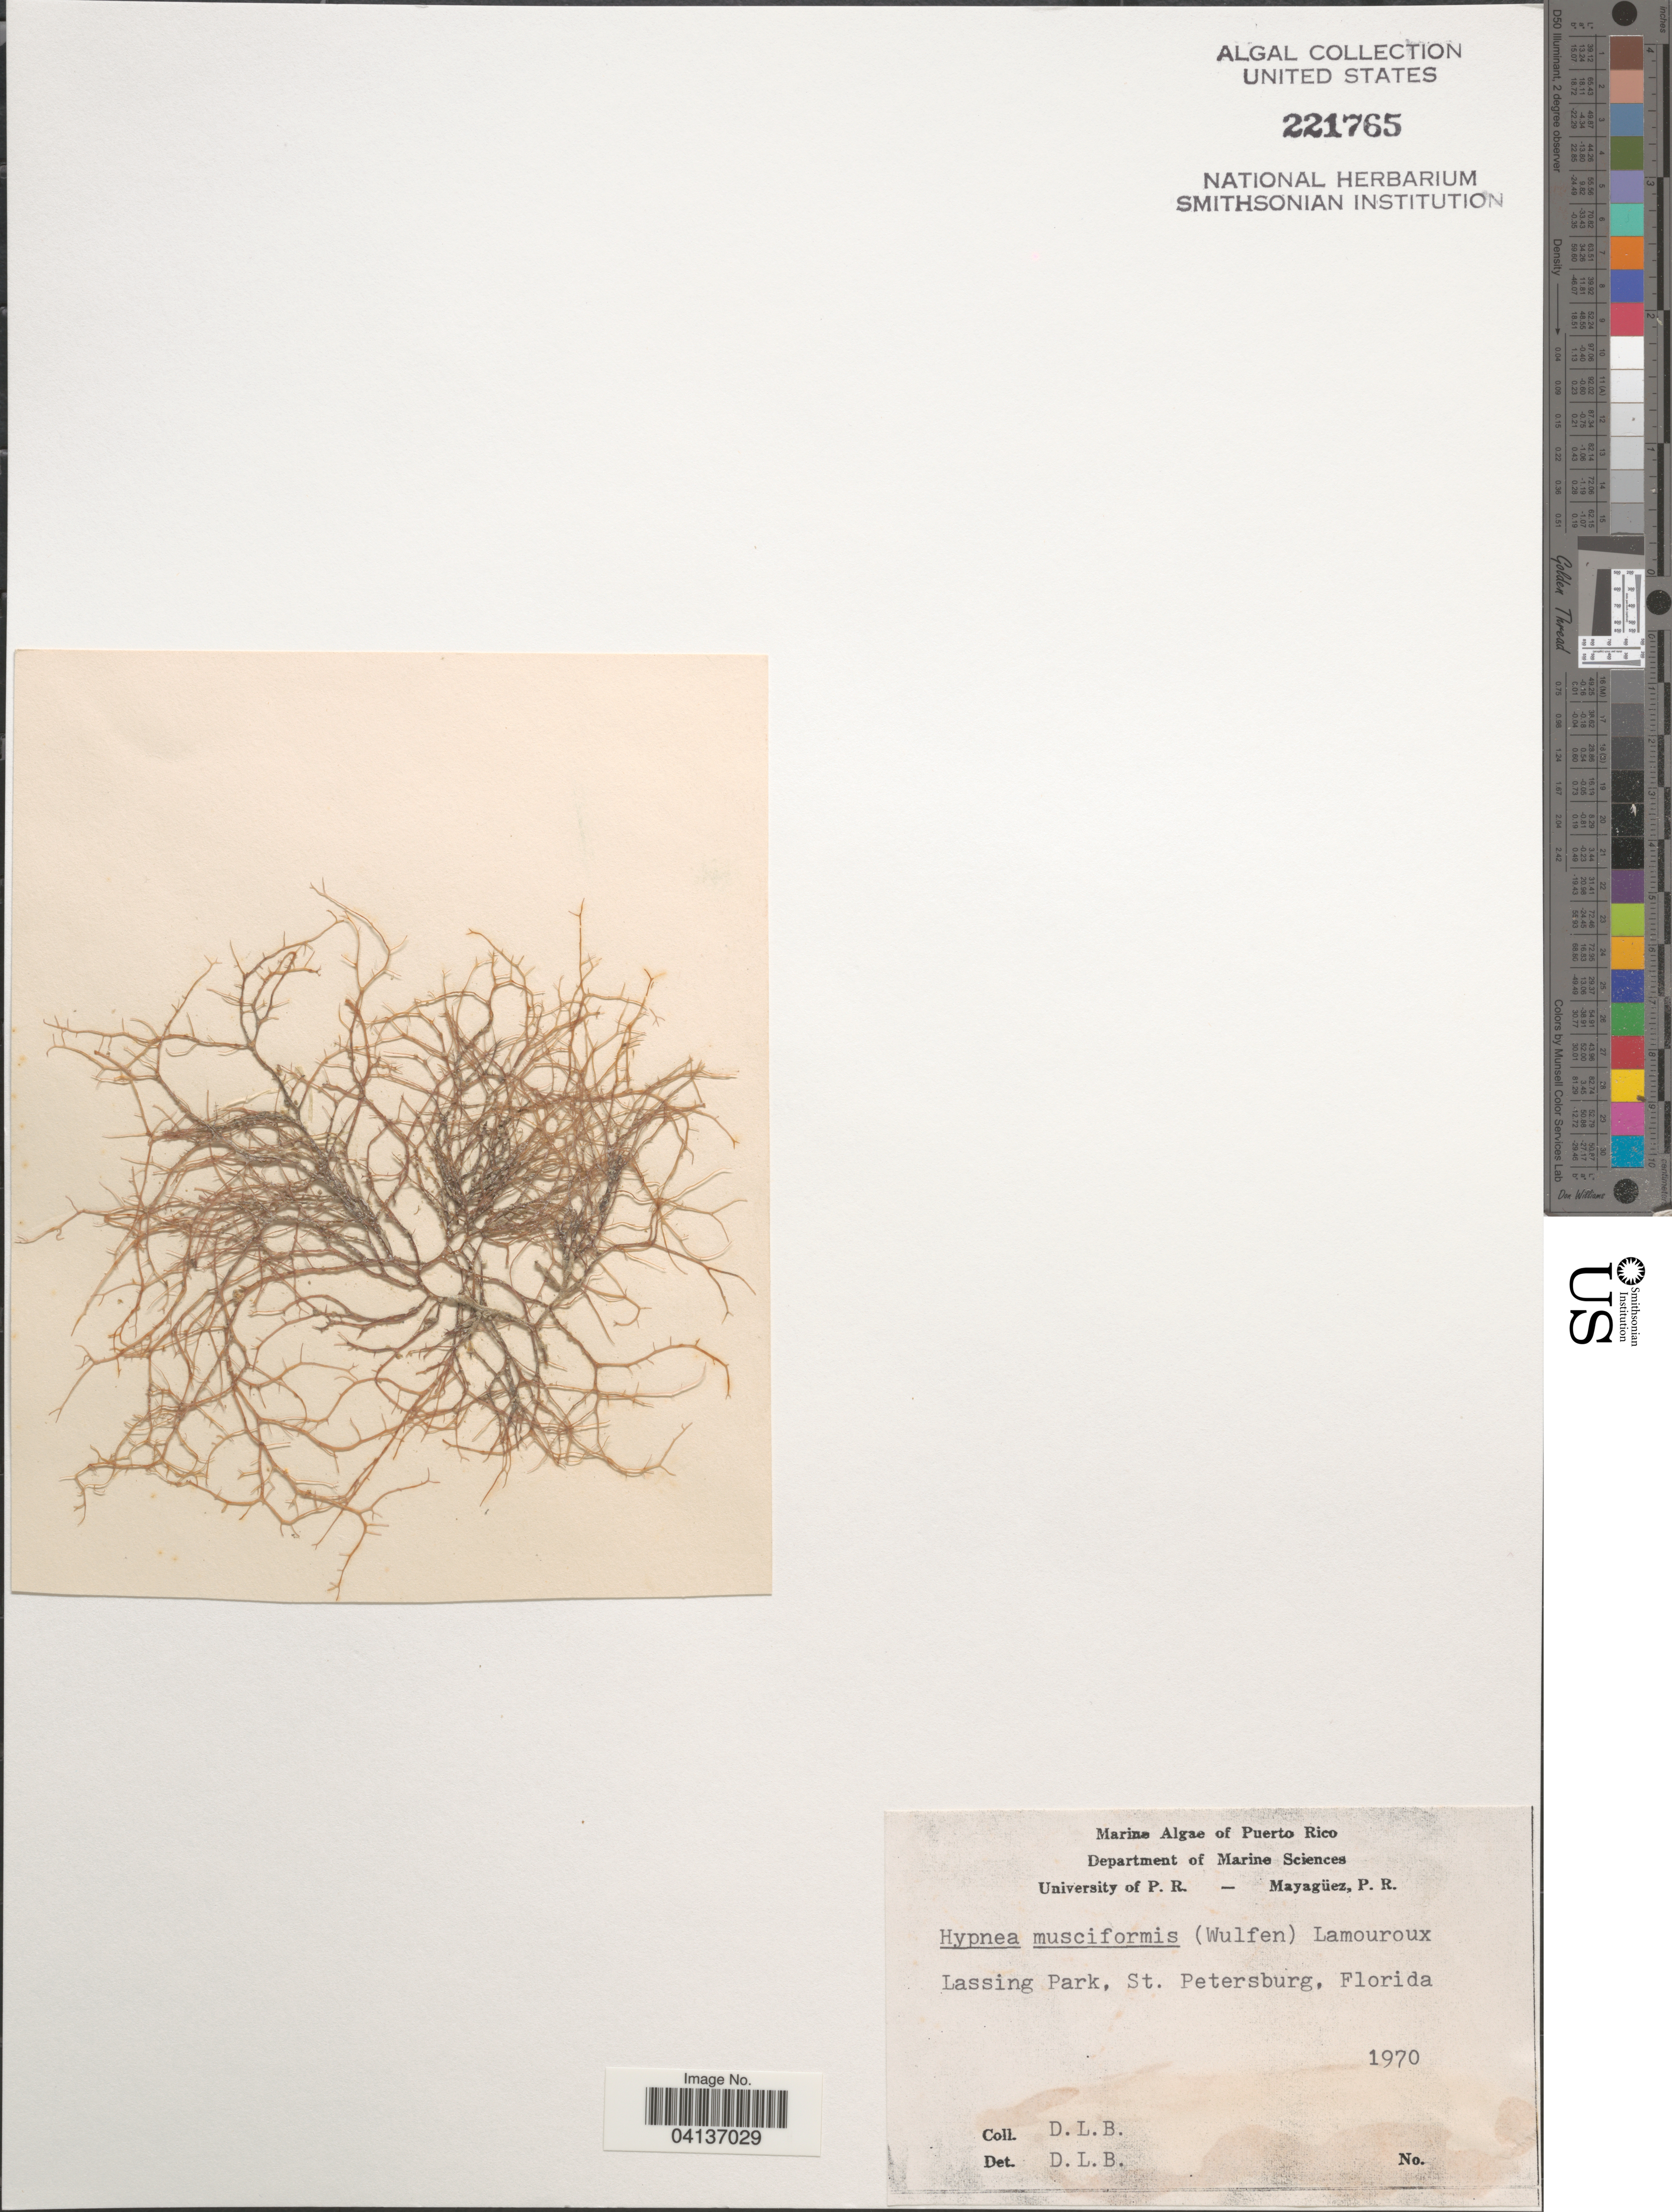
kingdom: Plantae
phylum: Rhodophyta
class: Florideophyceae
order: Gigartinales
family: Cystocloniaceae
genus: Hypnea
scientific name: Hypnea musciformis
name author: (Wulfen) J.V.Lamouroux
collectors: D. L. B.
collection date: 1970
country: United States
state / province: Florida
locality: Lassing Park, St. Petersburg.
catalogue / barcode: US 221765